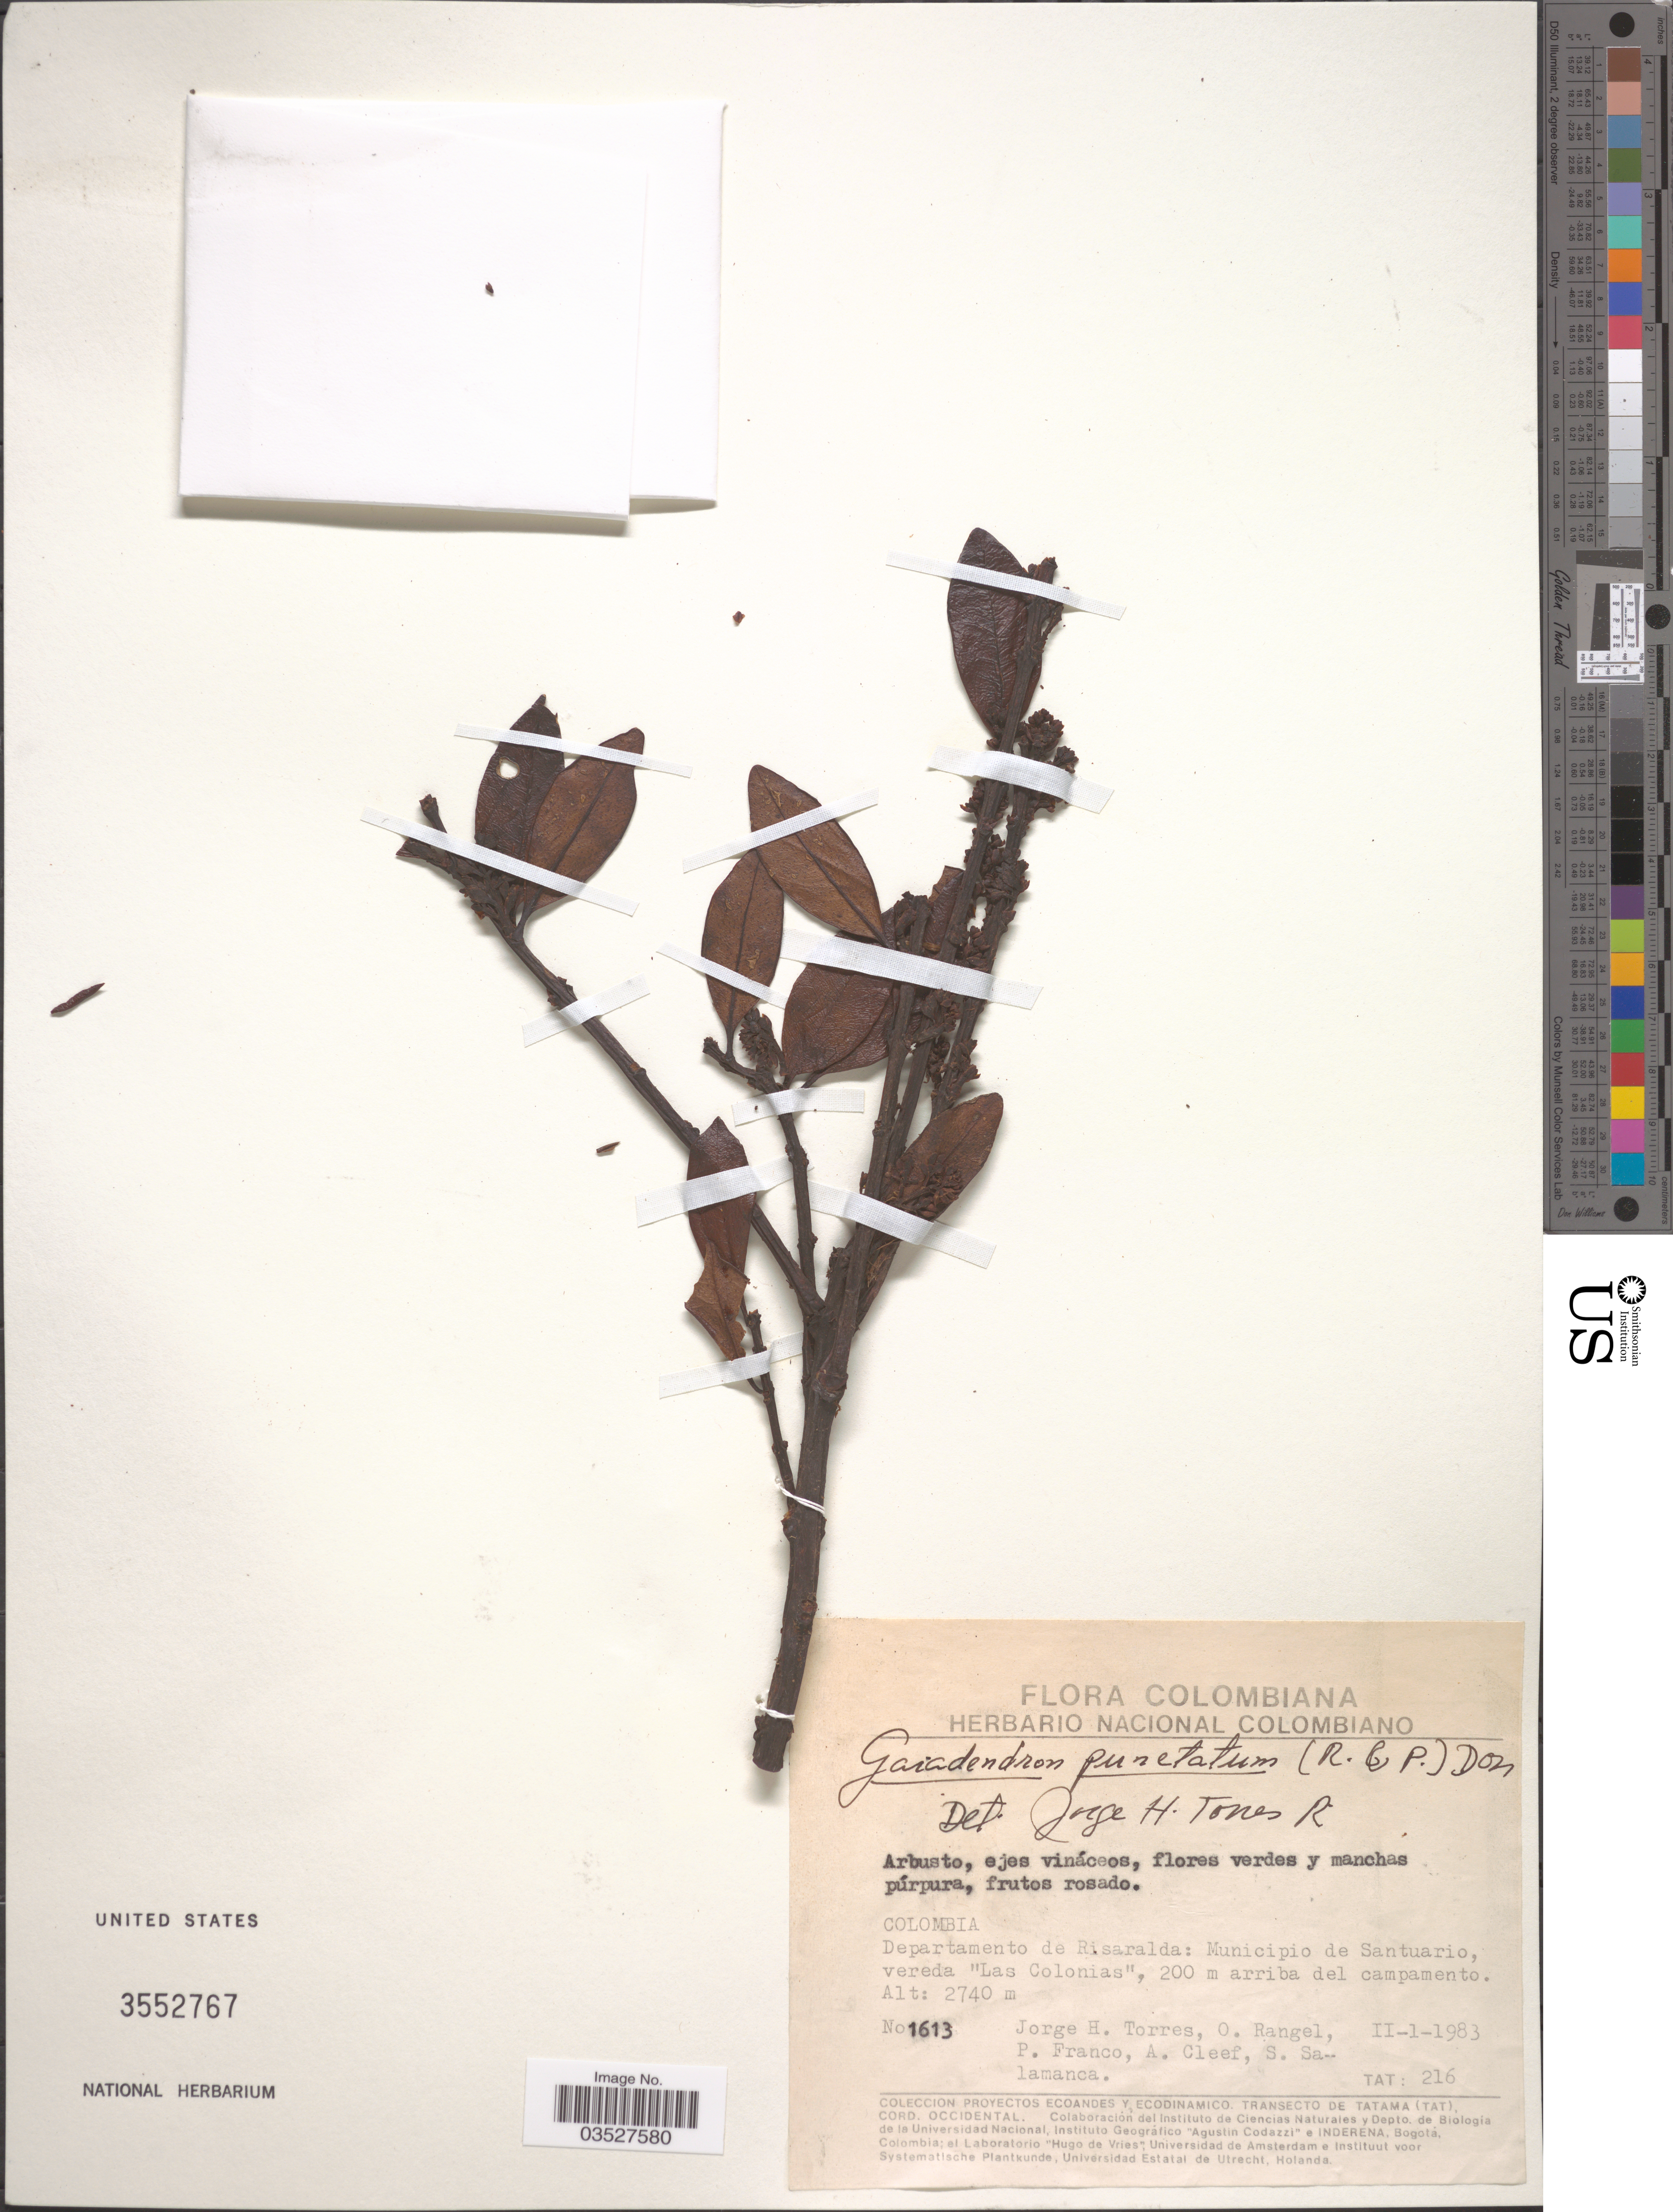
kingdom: Plantae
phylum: Tracheophyta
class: Magnoliopsida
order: Santalales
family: Loranthaceae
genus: Gaiadendron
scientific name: Gaiadendron punctatum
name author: (Ruiz & Pav.) G. Don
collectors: J. H. Torres, O. Rangel, P. Franco, A. M. Cleef & S. Salamanca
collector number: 1613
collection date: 1983-02-01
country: Colombia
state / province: Risaralda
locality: Departamento de Risaralda: Municipio de Santuario, vereda "Las Colonias", 200 m arriba del campamento.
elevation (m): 2740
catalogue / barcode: US 3552767